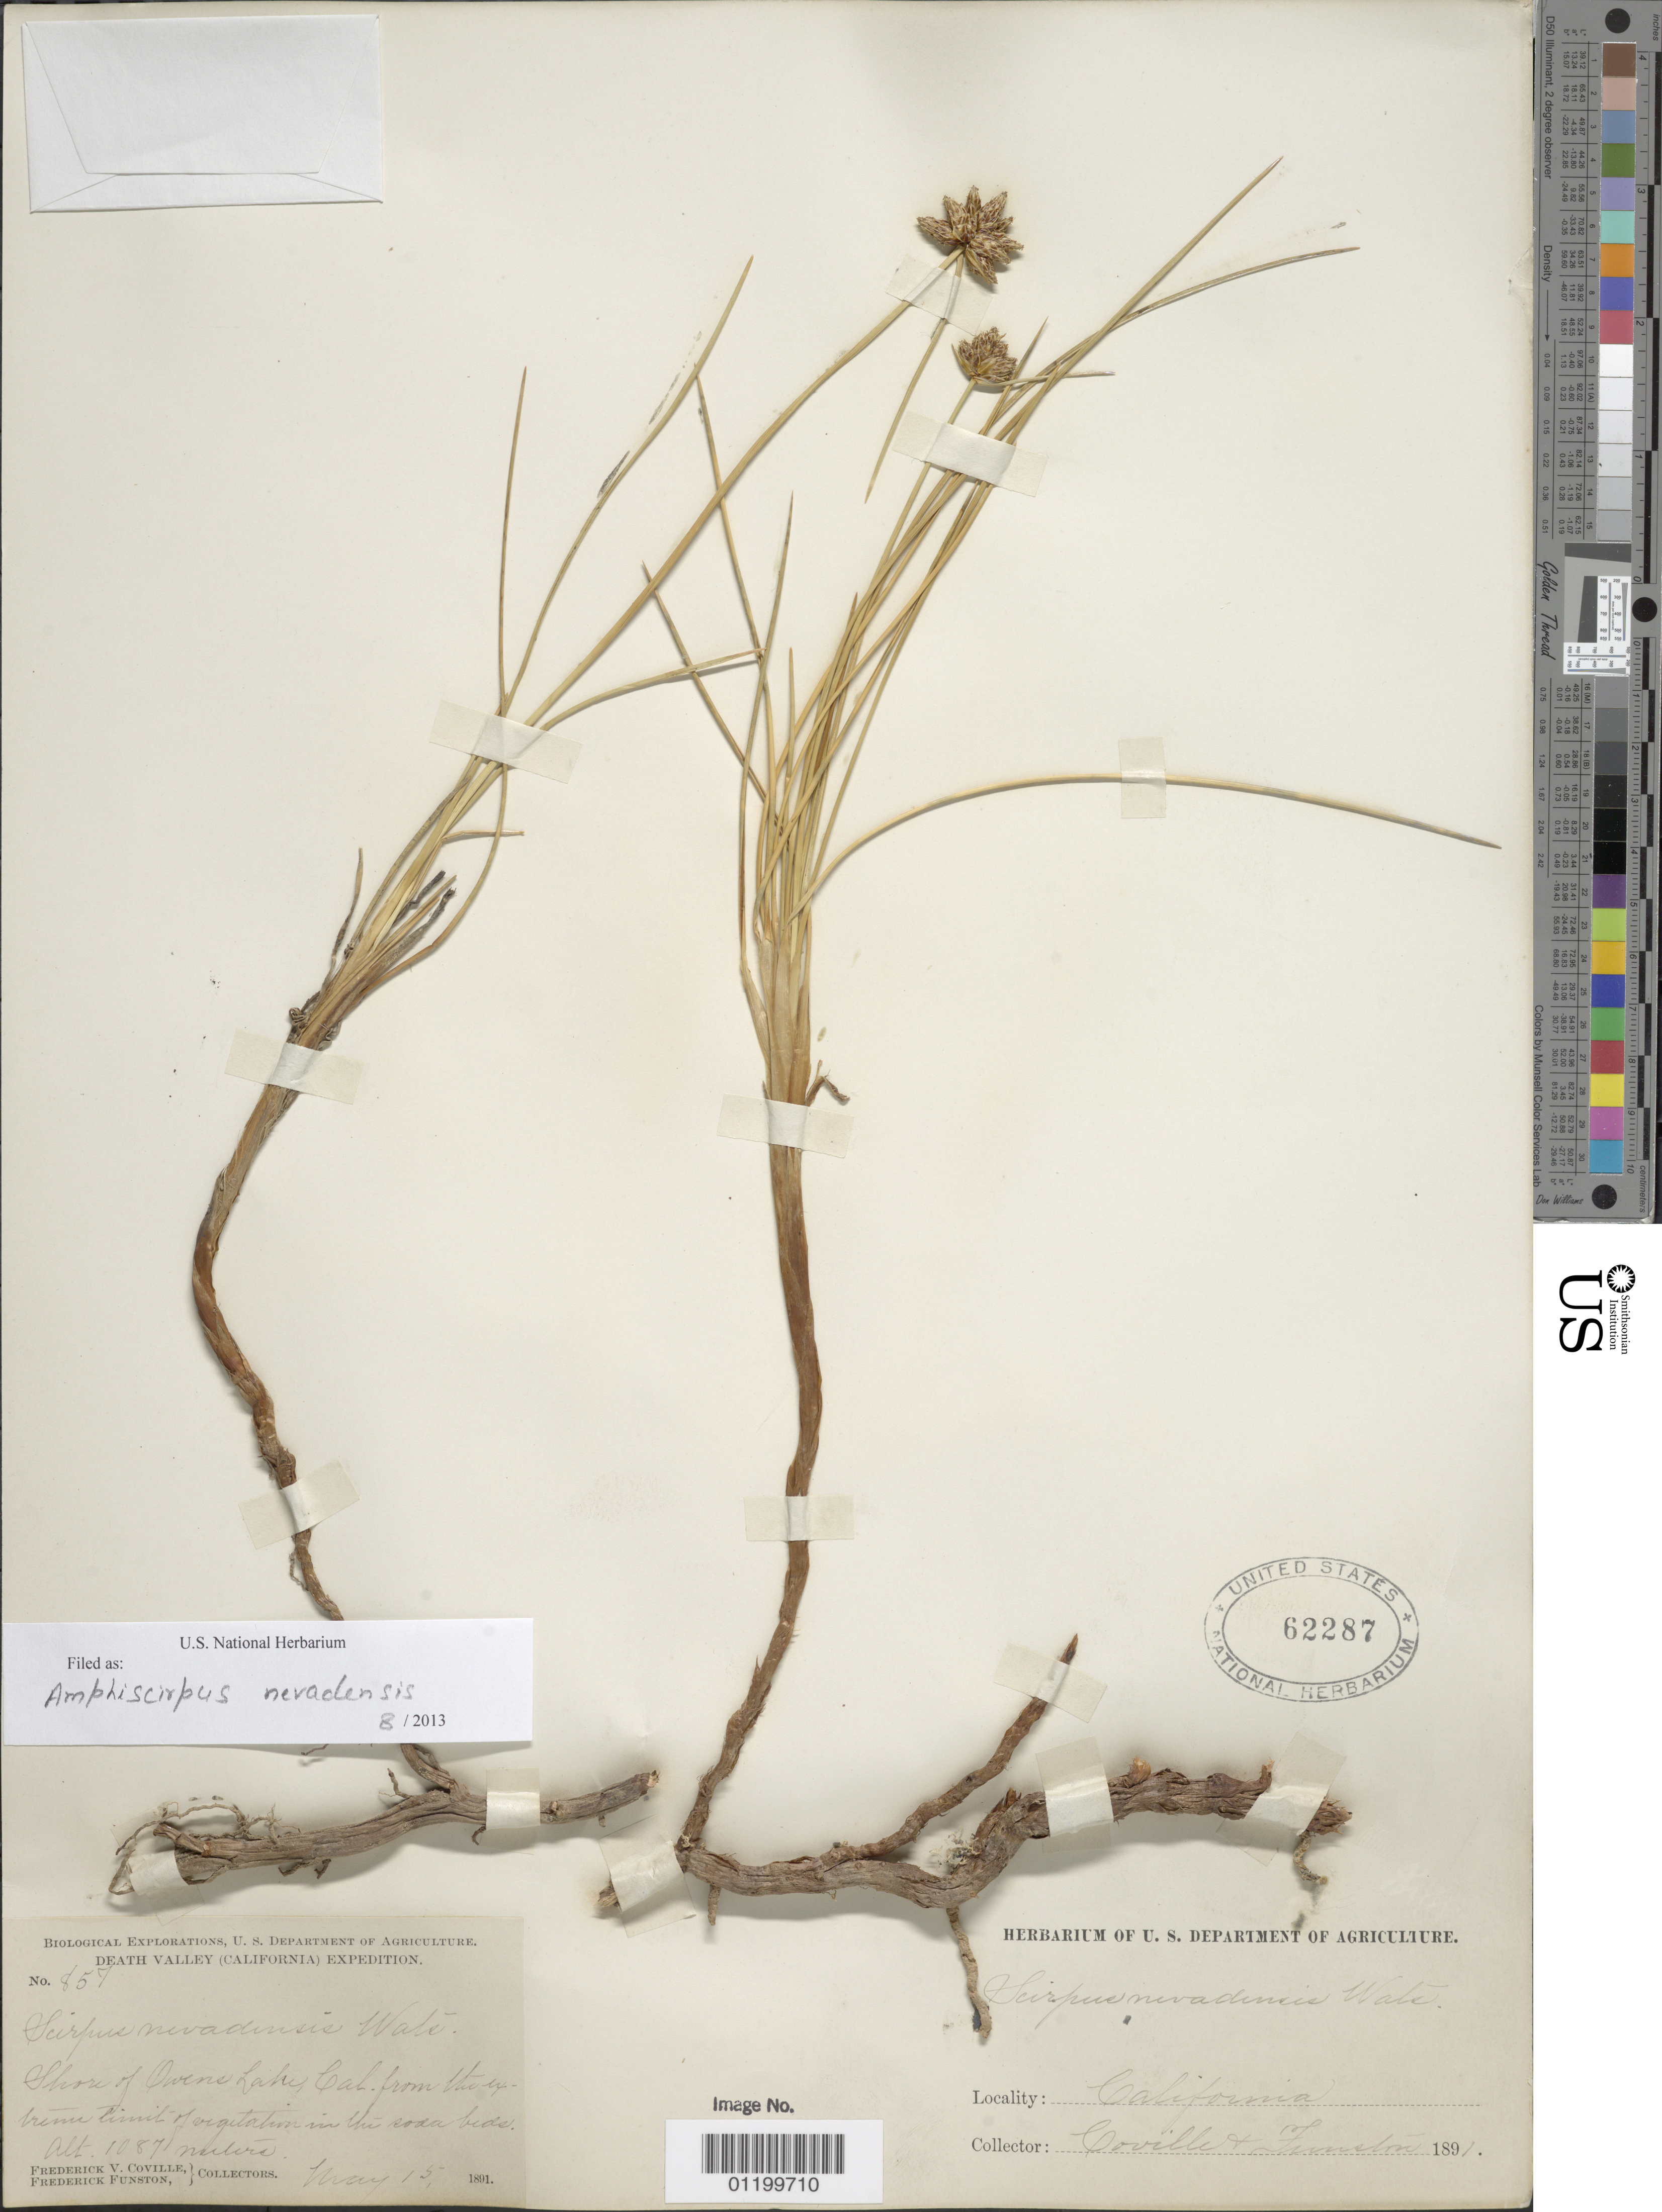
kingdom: Plantae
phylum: Tracheophyta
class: Liliopsida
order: Poales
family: Cyperaceae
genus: Amphiscirpus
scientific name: Amphiscirpus nevadensis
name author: (S. Watson) Oteng-Yeb.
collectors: F. V. Coville & F. Funston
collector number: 857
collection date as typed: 15 May 1891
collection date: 1891-05-15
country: United States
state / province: California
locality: Shore of Owens Lake.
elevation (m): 1087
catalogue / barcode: US 62287